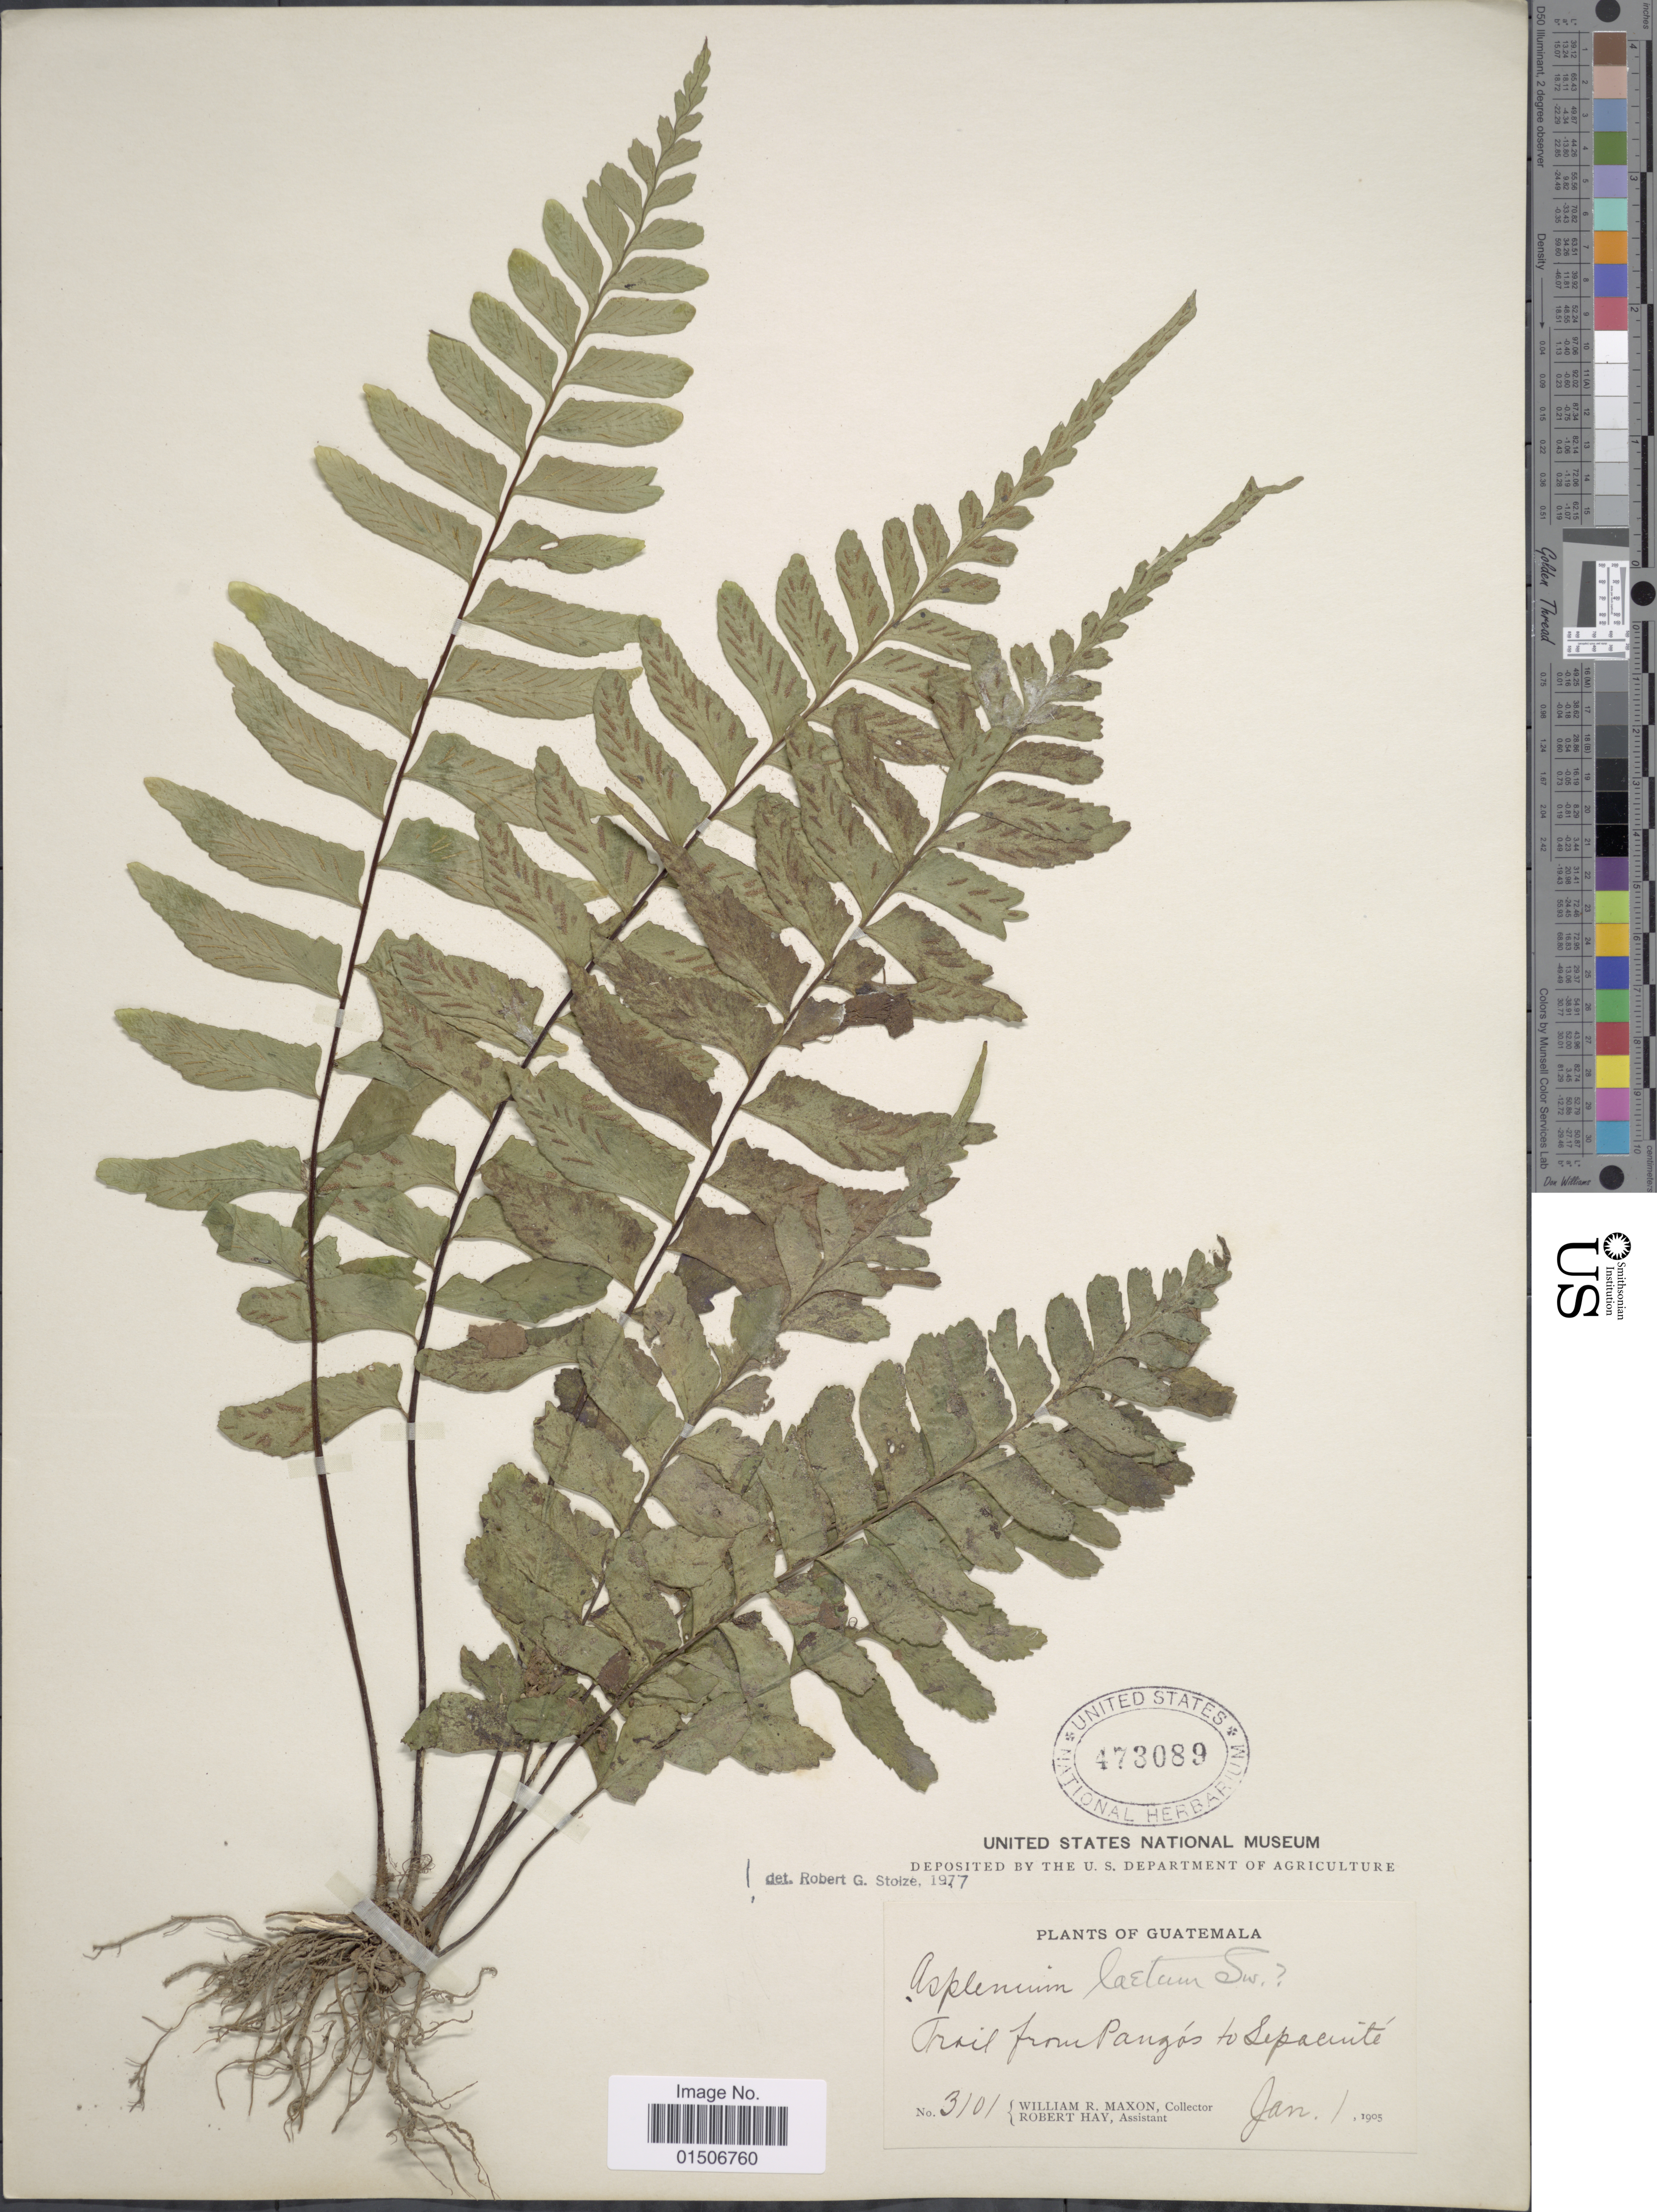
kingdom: Plantae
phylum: Tracheophyta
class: Polypodiopsida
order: Polypodiales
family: Aspleniaceae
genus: Asplenium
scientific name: Asplenium laetum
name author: Sw.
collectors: W. R. Maxon & R. H. Hay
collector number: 3101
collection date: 1905-01-01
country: Guatemala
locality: Trail from Pangós to Sepacuité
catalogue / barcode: US 473089